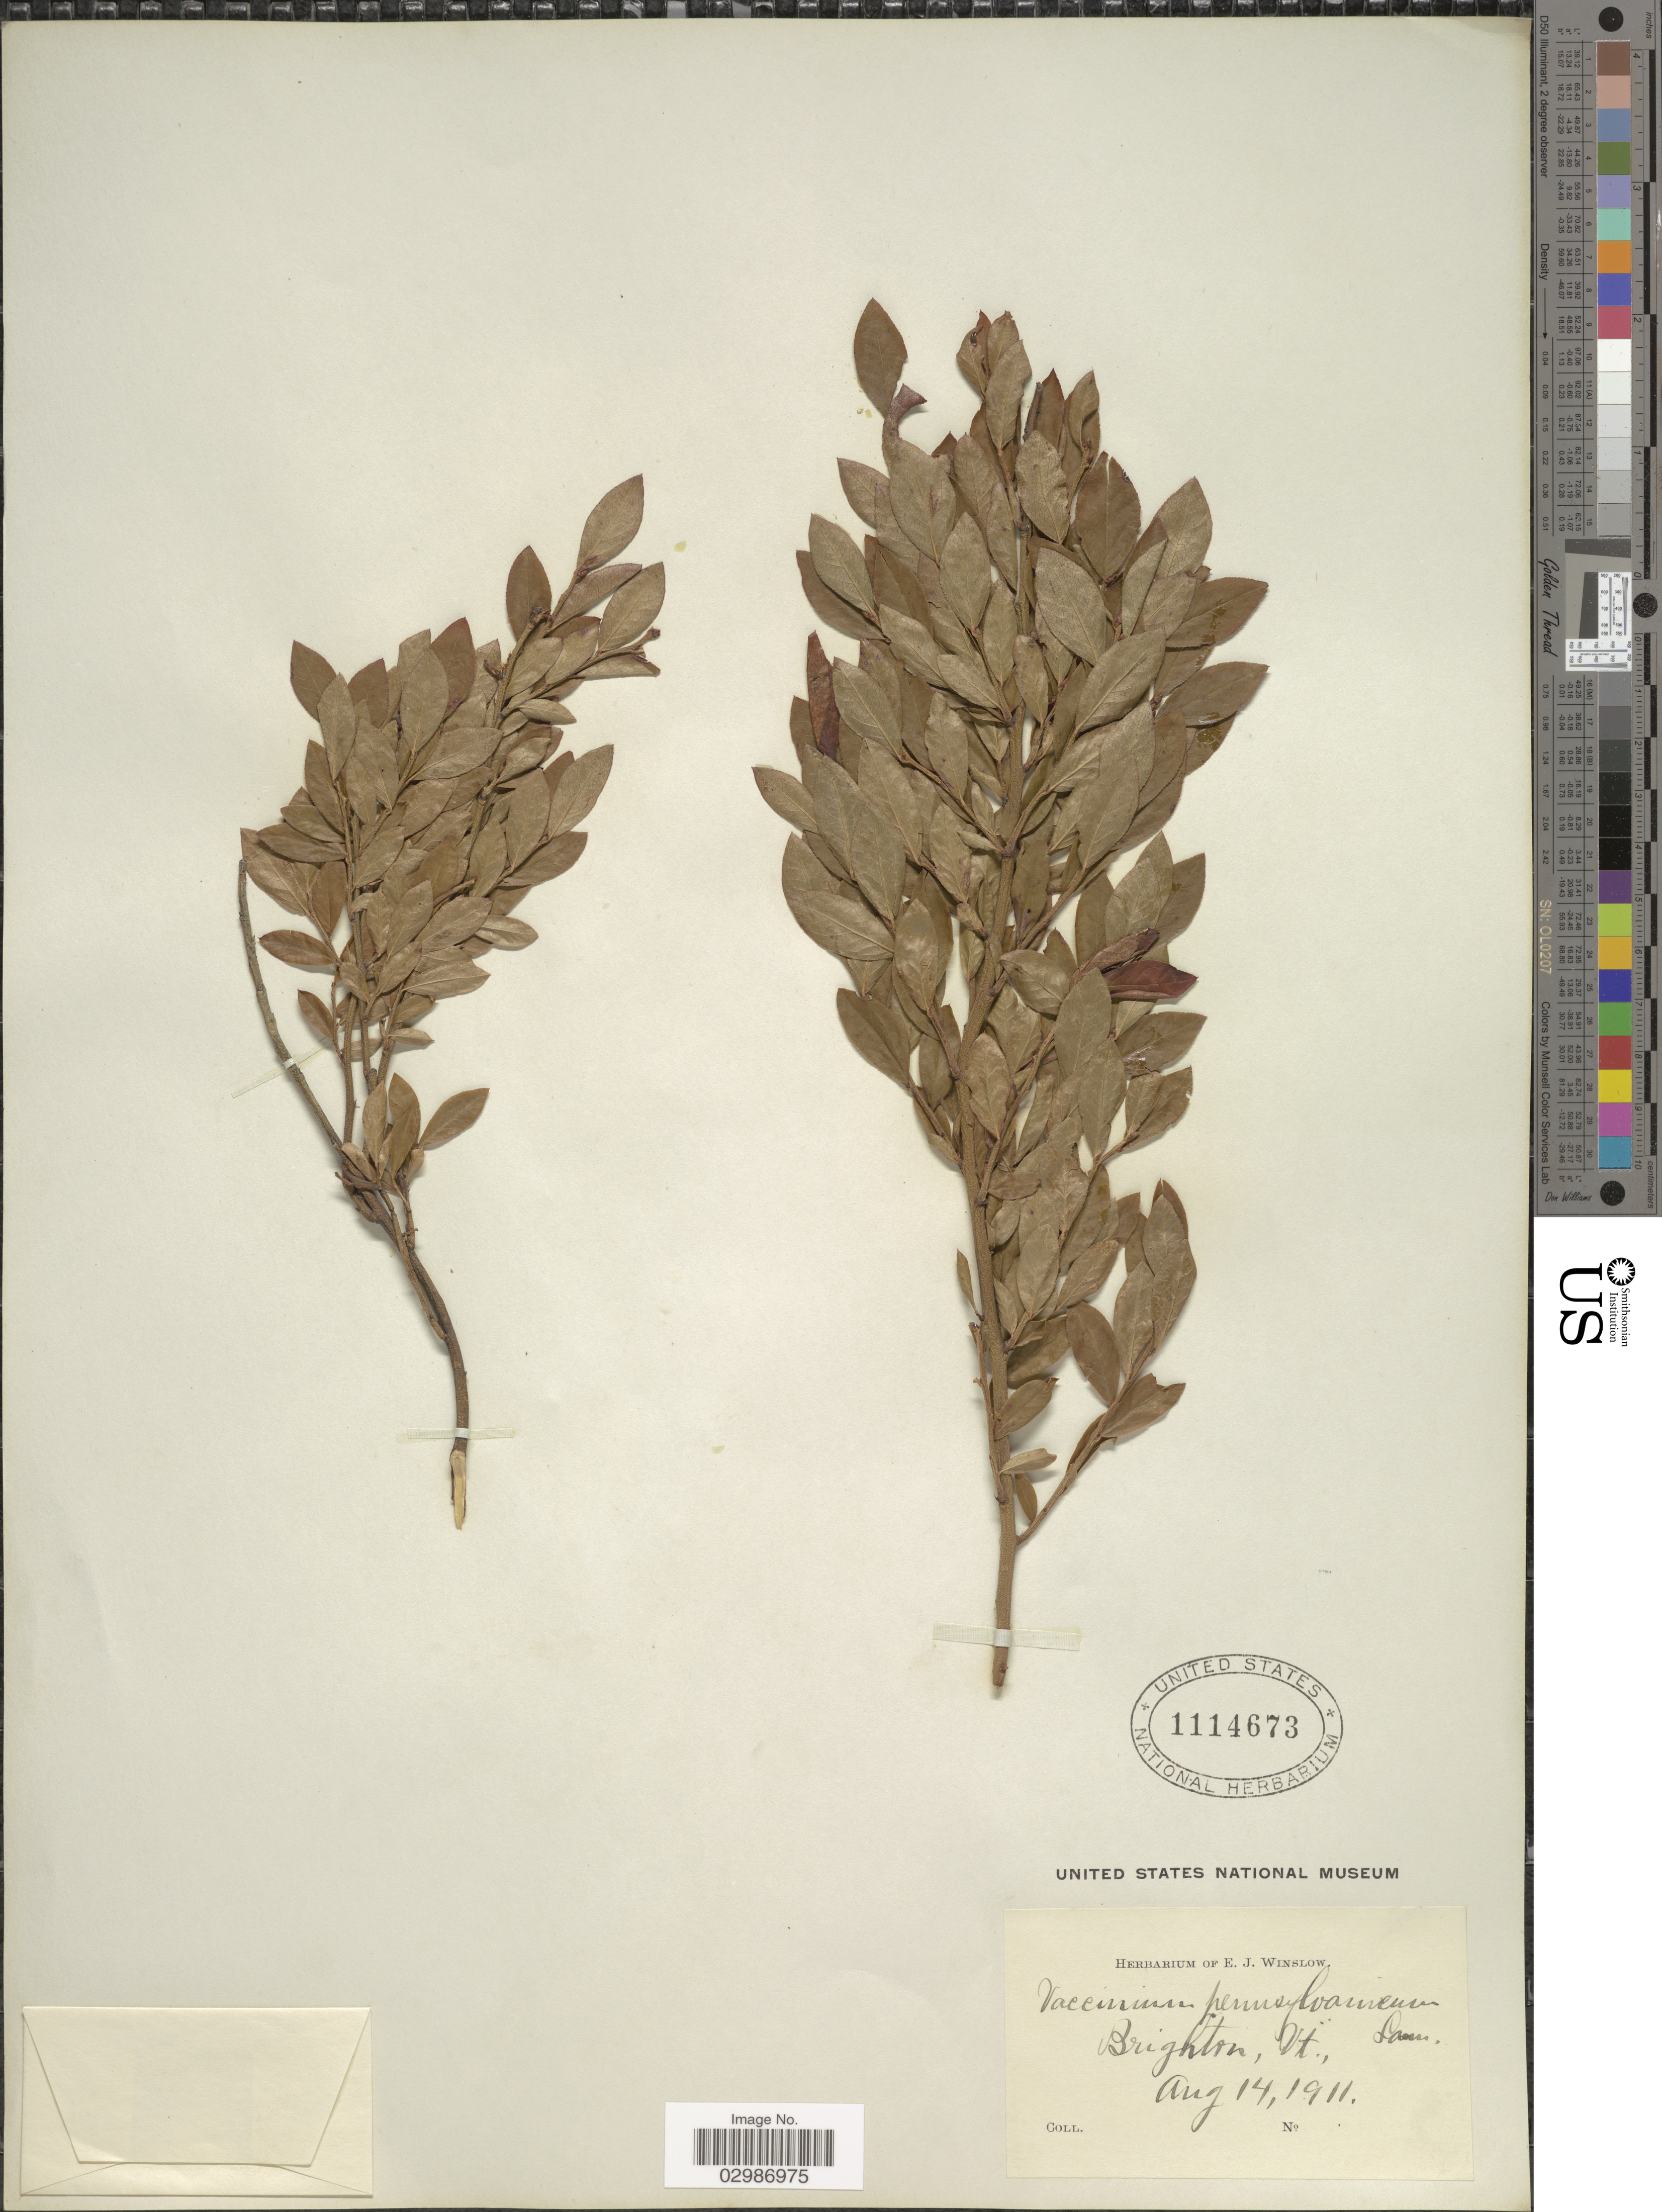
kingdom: Plantae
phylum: Tracheophyta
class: Magnoliopsida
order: Ericales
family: Ericaceae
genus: Vaccinium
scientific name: Vaccinium angustifolium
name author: Aiton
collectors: ex herb. E. J. Winslow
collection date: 1911-08-14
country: United States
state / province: Vermont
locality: Brighton.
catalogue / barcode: US 1114673